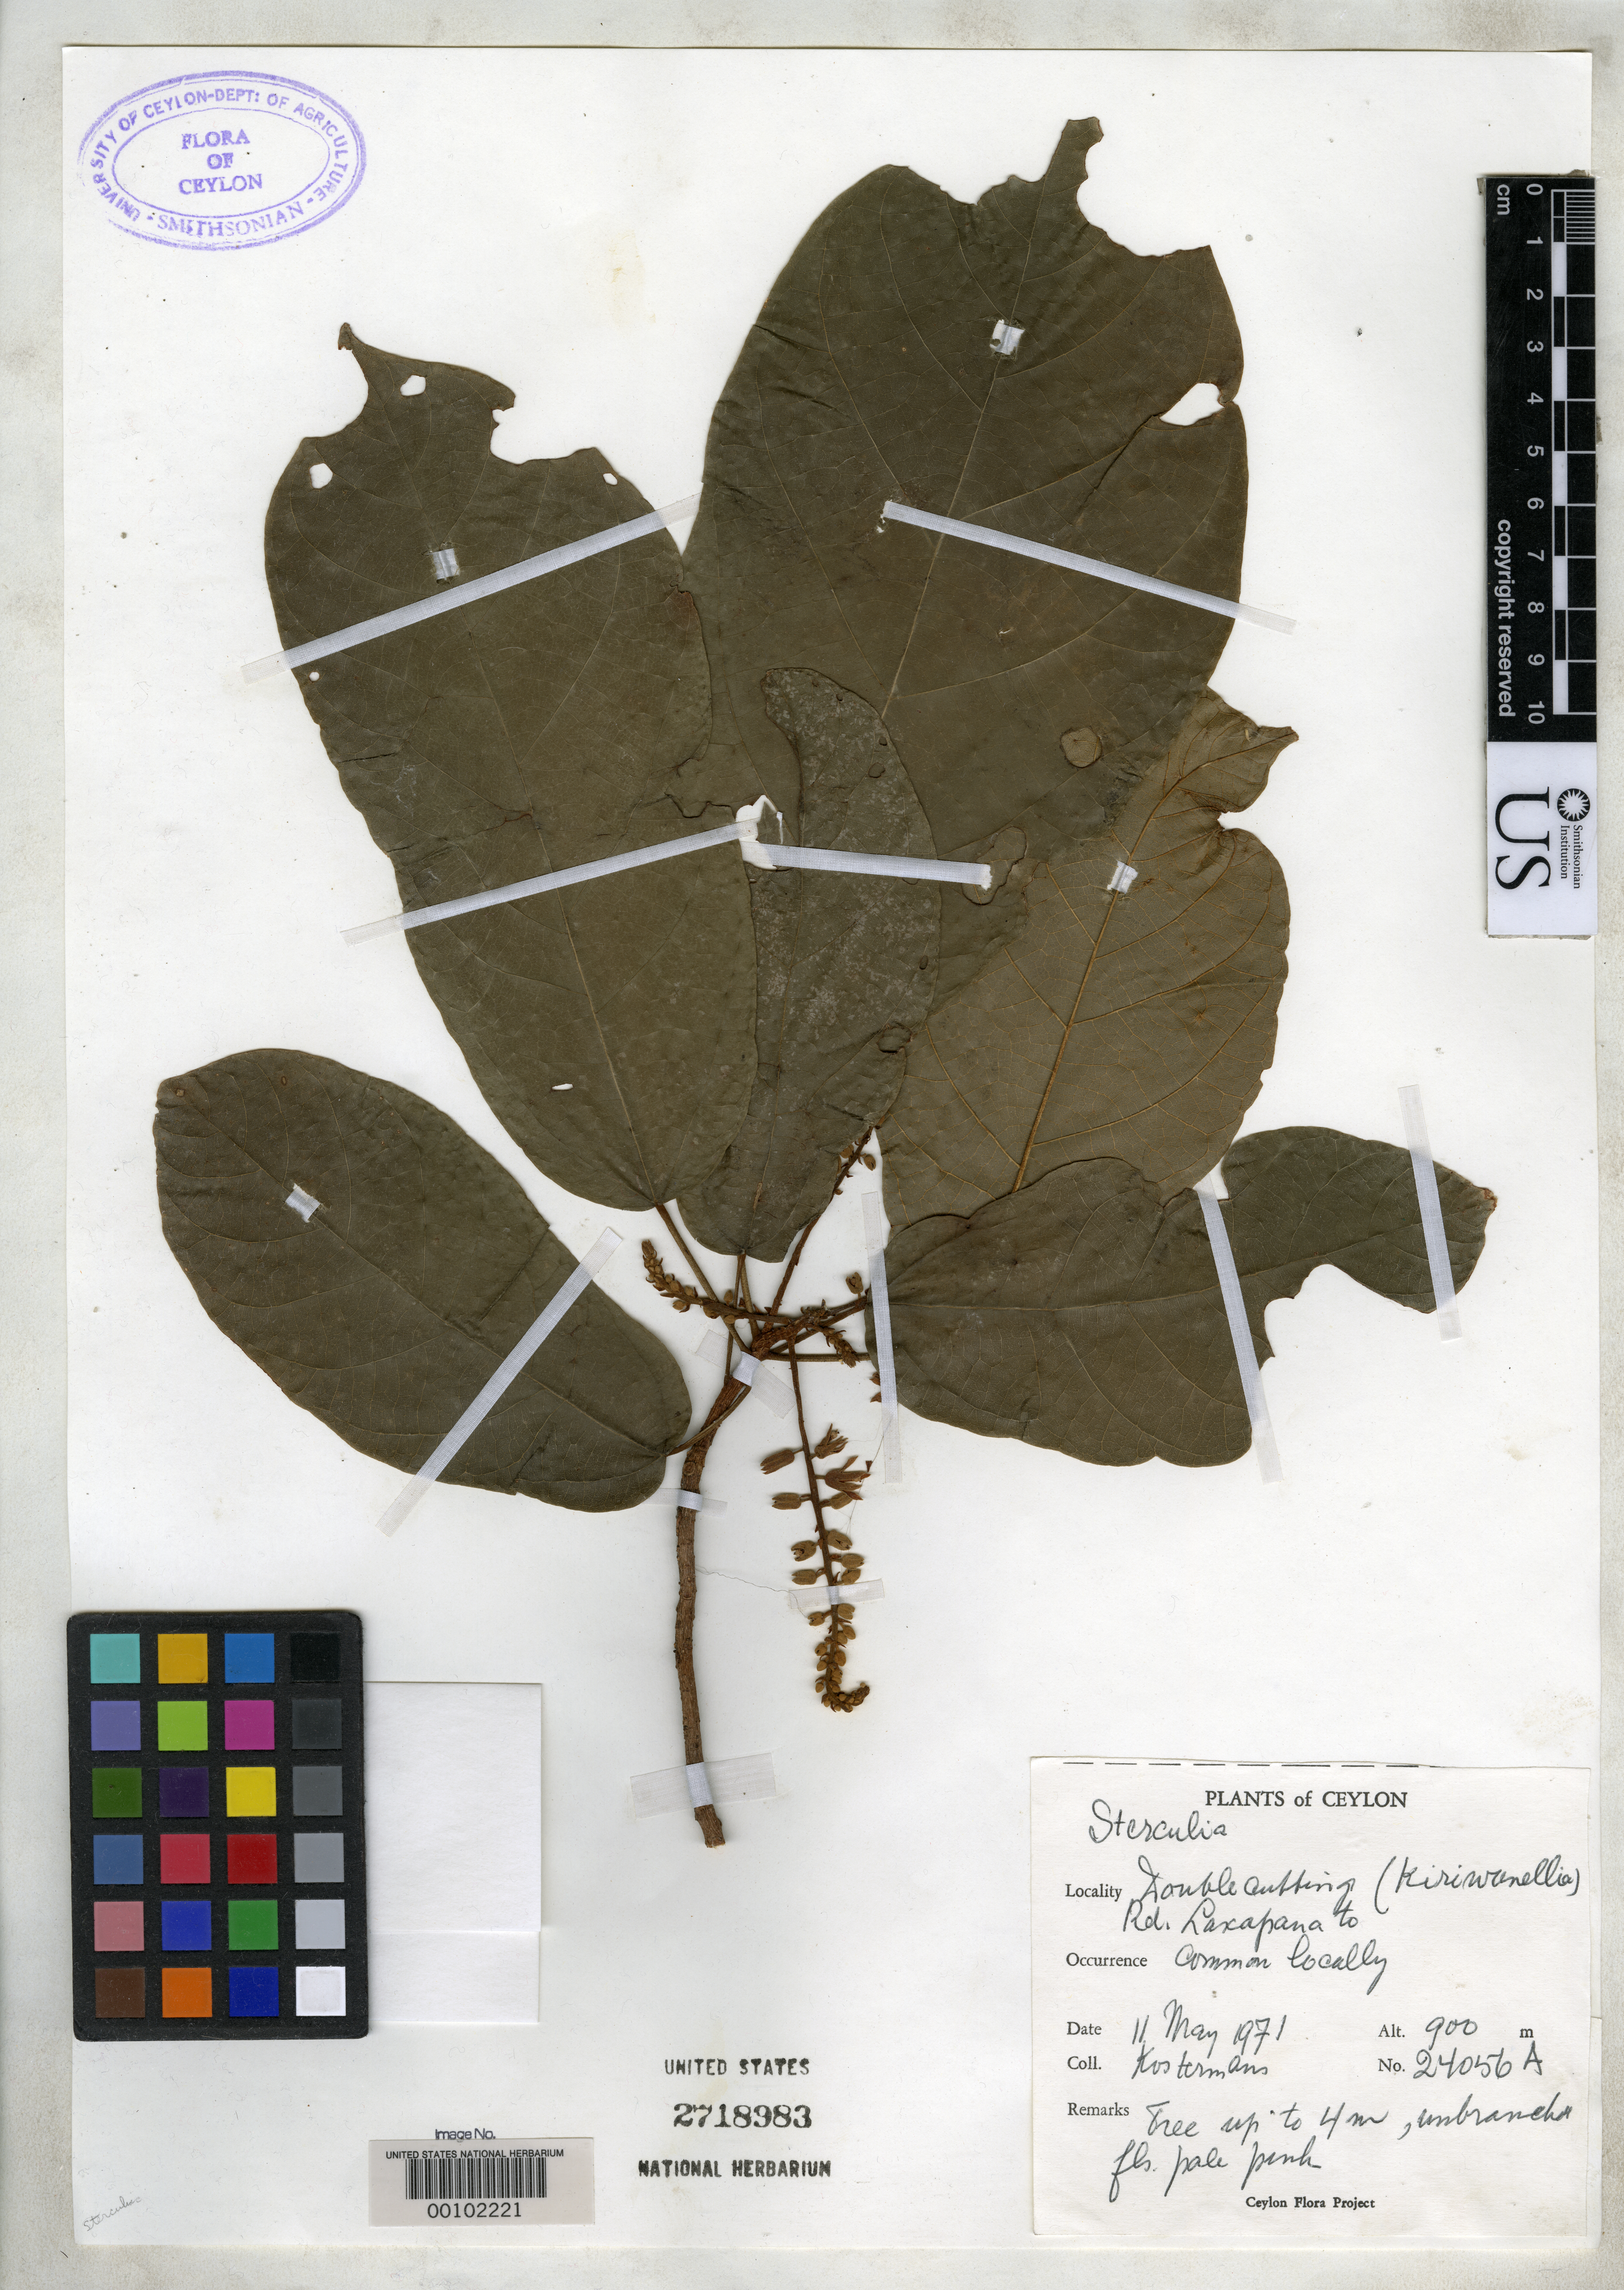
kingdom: Plantae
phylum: Tracheophyta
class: Magnoliopsida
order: Malvales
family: Malvaceae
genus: Sterculia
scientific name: Sterculia zeylonica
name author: Kosterm.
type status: Isotype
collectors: A. J. G. Kostermans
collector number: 24056 a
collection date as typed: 11 May 1971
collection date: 1971-05-11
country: Sri Lanka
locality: Road Laxapane to Maskeliya beyond doublecutting.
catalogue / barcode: US 2718983